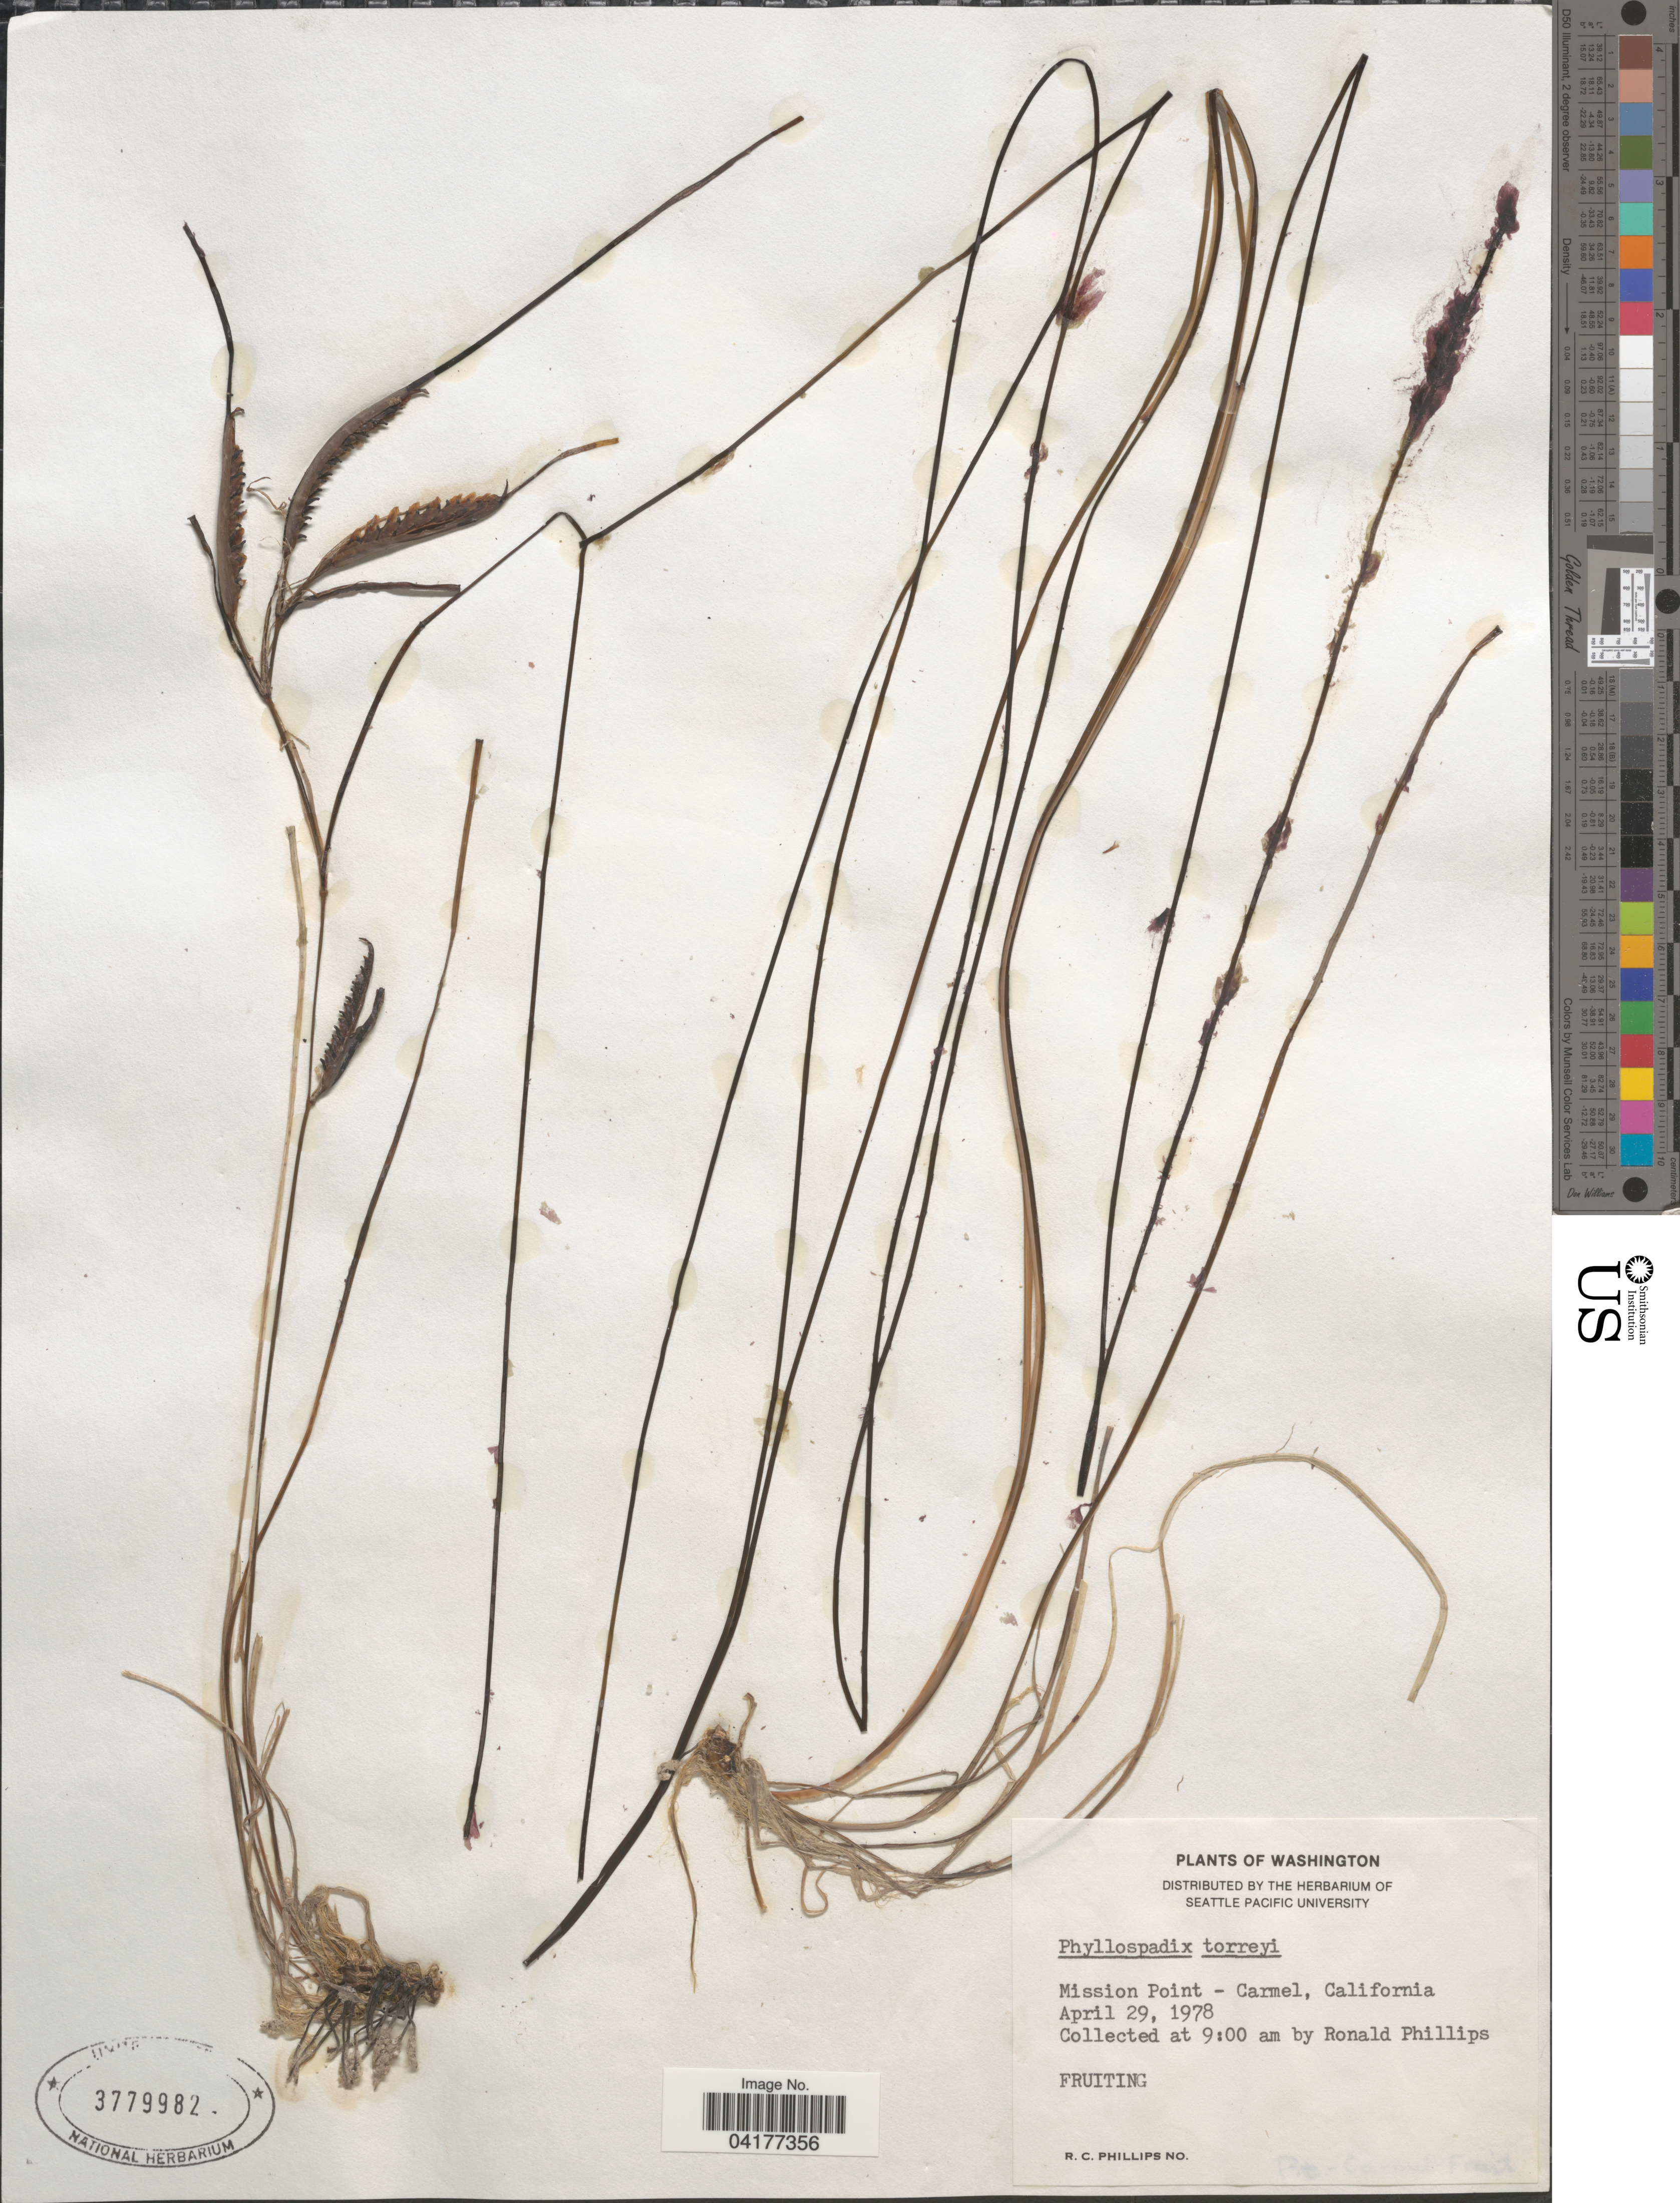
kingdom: Plantae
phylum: Tracheophyta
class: Liliopsida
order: Alismatales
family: Zosteraceae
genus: Phyllospadix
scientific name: Phyllospadix torreyi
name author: S. Watson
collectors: R. C. Phillips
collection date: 1978-04-29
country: United States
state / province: California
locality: Mission Point - Carmel.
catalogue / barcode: US 3779982